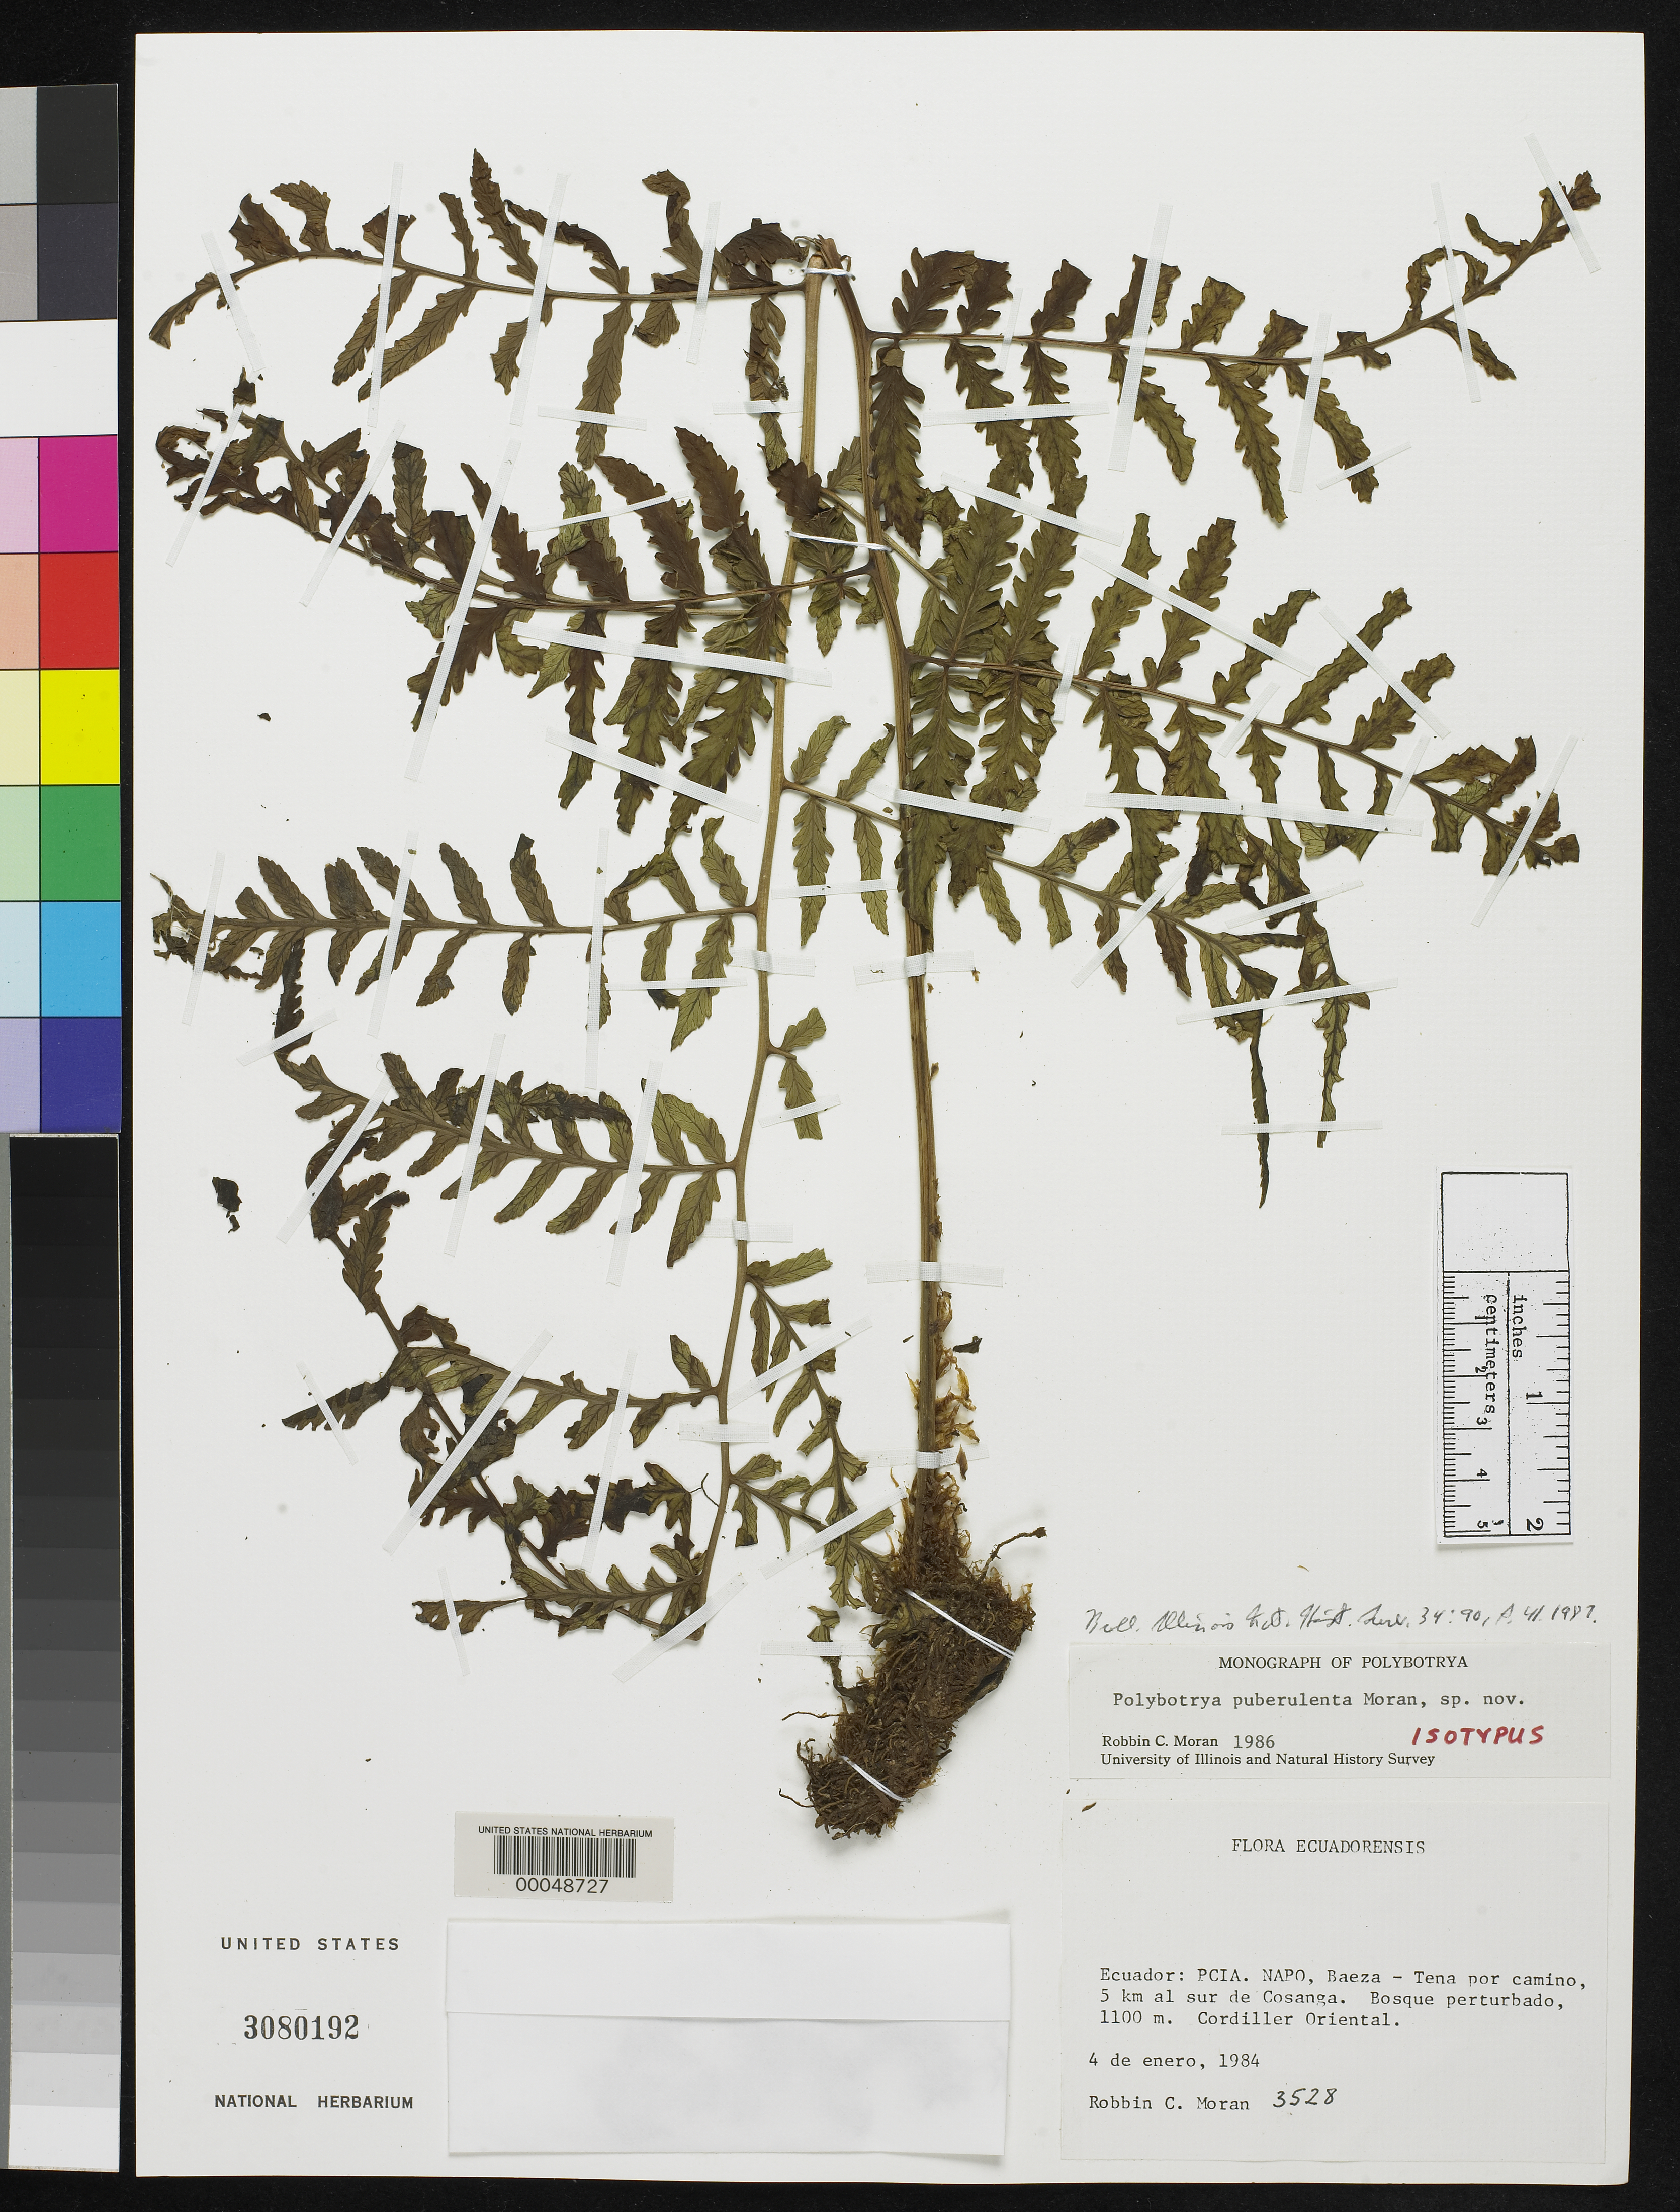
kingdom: Plantae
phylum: Tracheophyta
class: Polypodiopsida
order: Polypodiales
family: Dryopteridaceae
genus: Polybotrya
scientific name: Polybotrya puberulenta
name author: R.C. Moran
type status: Isotype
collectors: R. C. Moran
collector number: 3528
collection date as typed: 04 Jan 1984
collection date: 1984-01-04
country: Ecuador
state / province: Napo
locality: Baeza - Tena road, 5 km S of Cosanga.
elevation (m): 1100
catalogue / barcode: US 3080192